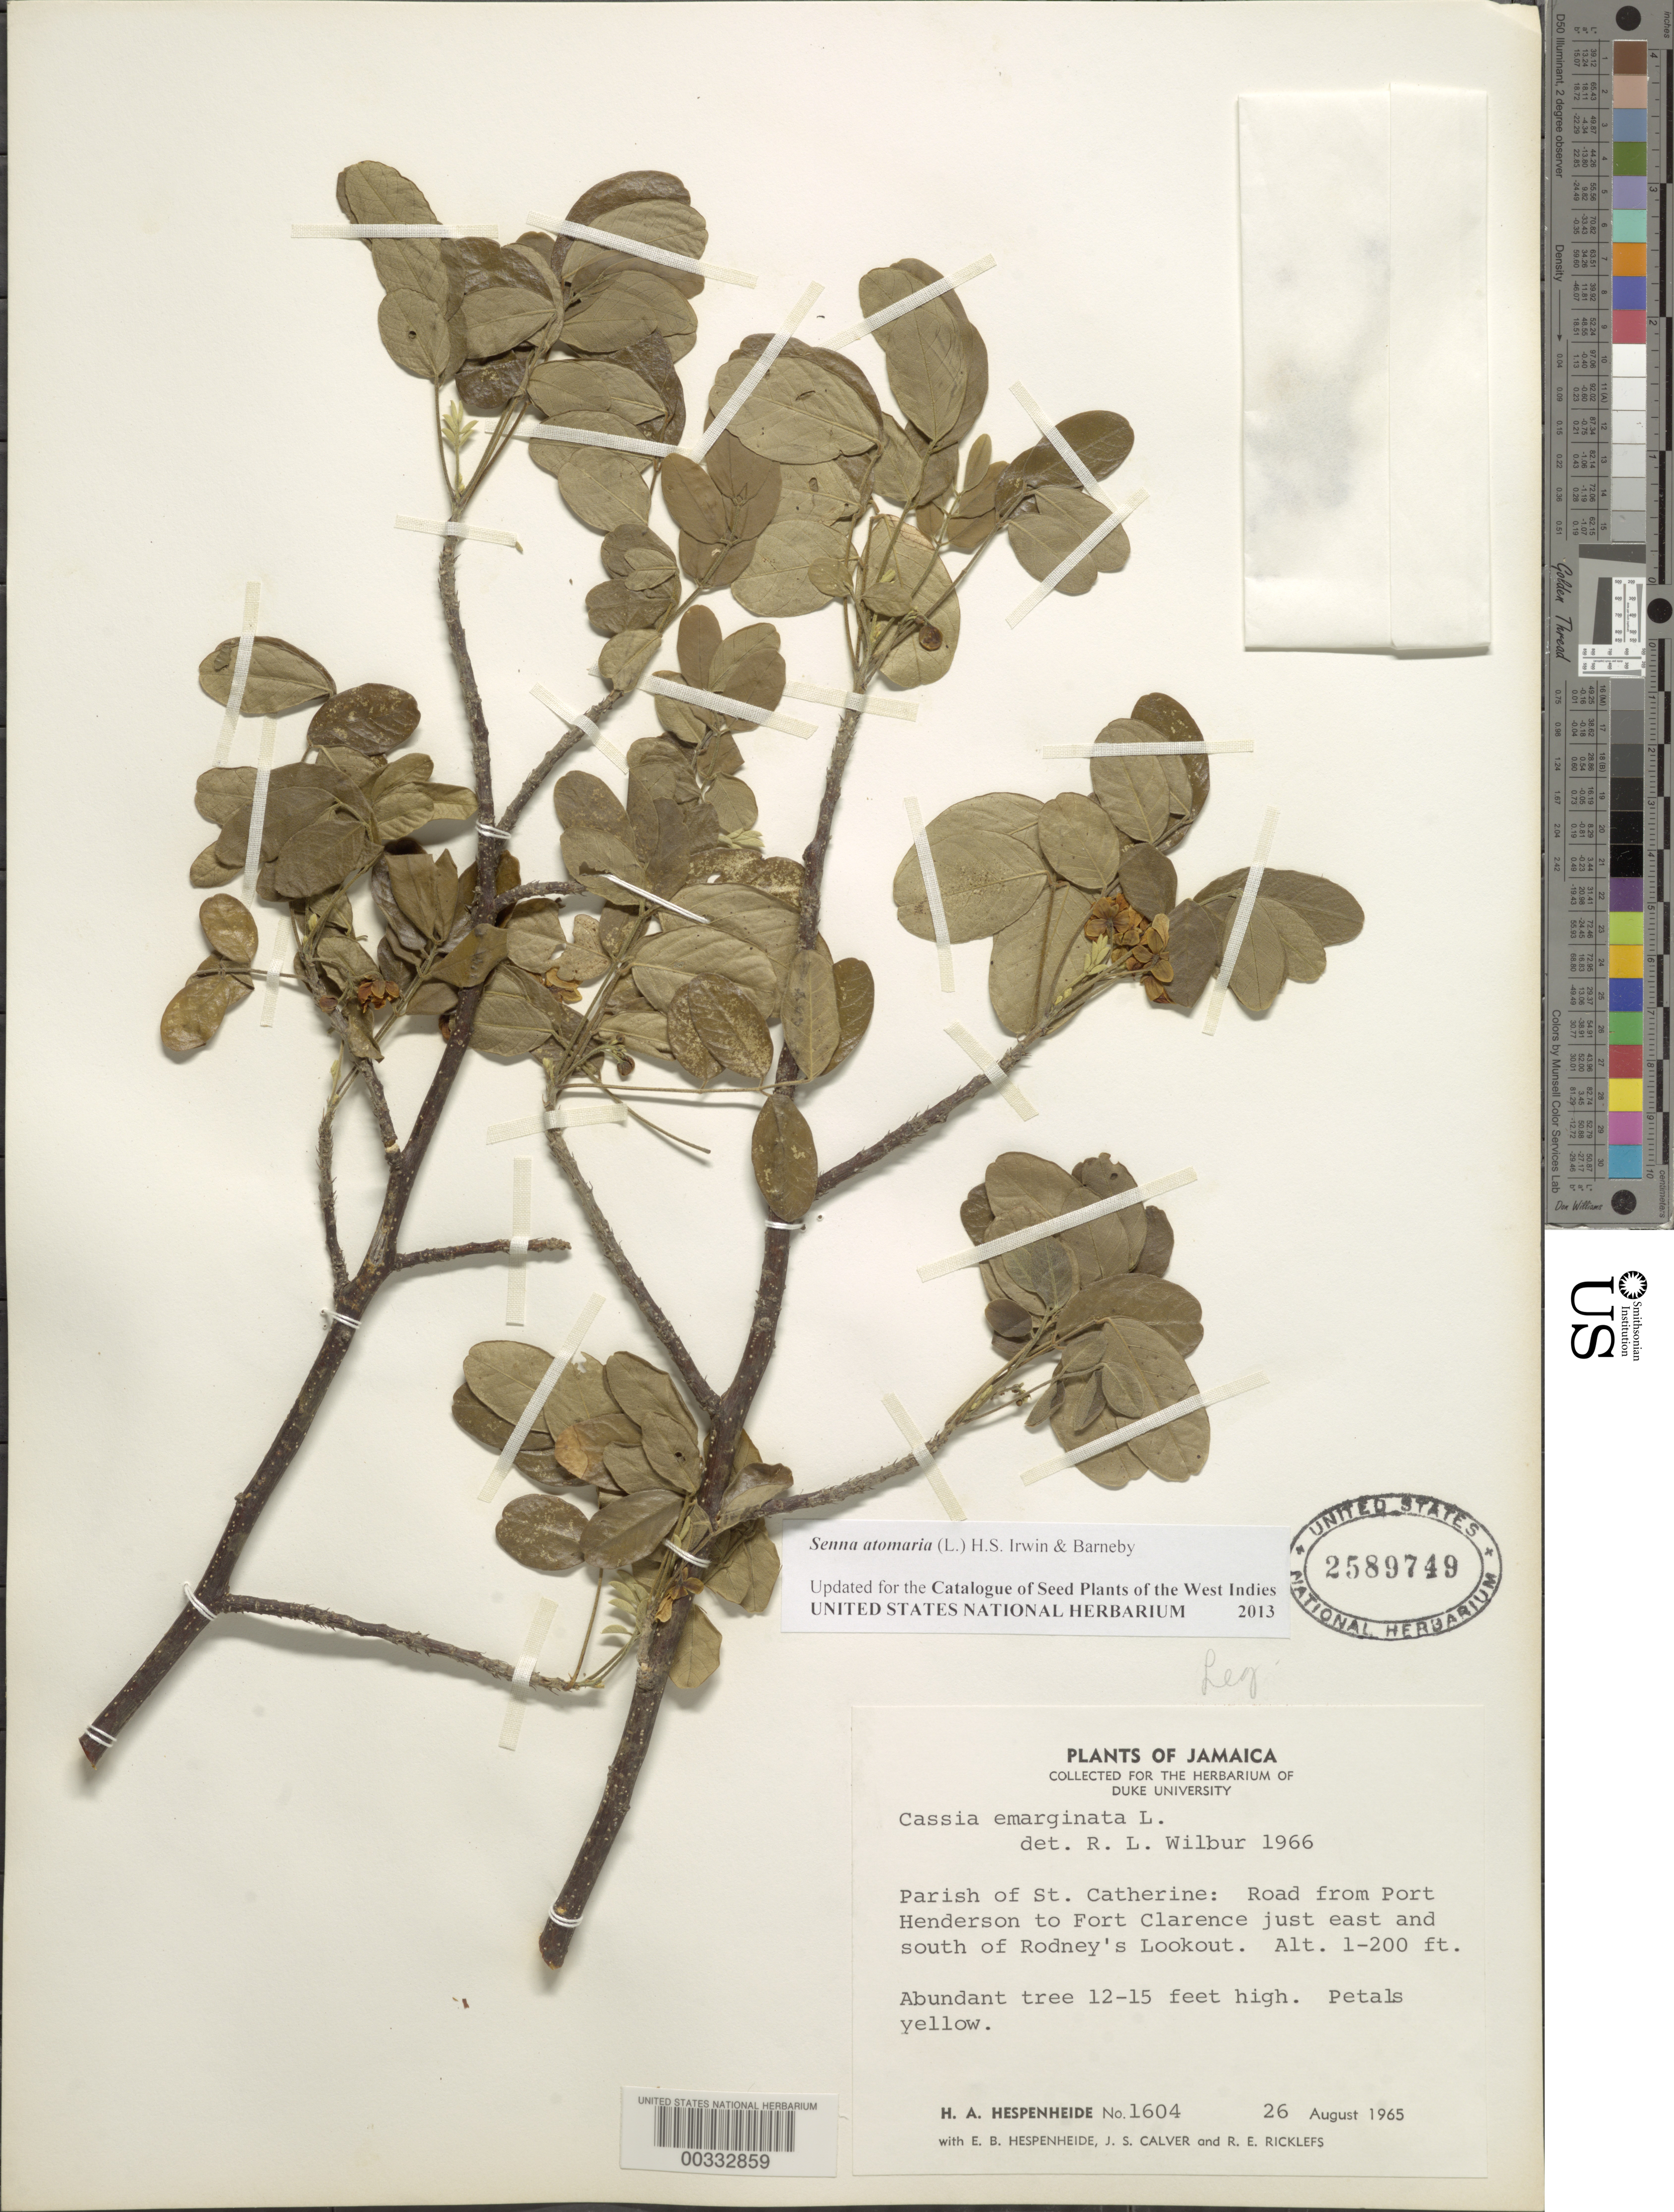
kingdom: Plantae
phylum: Tracheophyta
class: Magnoliopsida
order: Fabales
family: Fabaceae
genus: Senna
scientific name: Senna atomaria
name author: (L.) H.S. Irwin & Barneby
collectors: H. A. Hespenheide, E. Hespenheide, J. Calver & R. Ricklefs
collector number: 1604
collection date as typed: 26 Aug 1965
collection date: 1965-08-26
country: Jamaica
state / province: Saint Catherine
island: Greater Antilles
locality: Road from port henderson to fort clarence just e and s of rodney's lookout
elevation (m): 0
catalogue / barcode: US 2589749